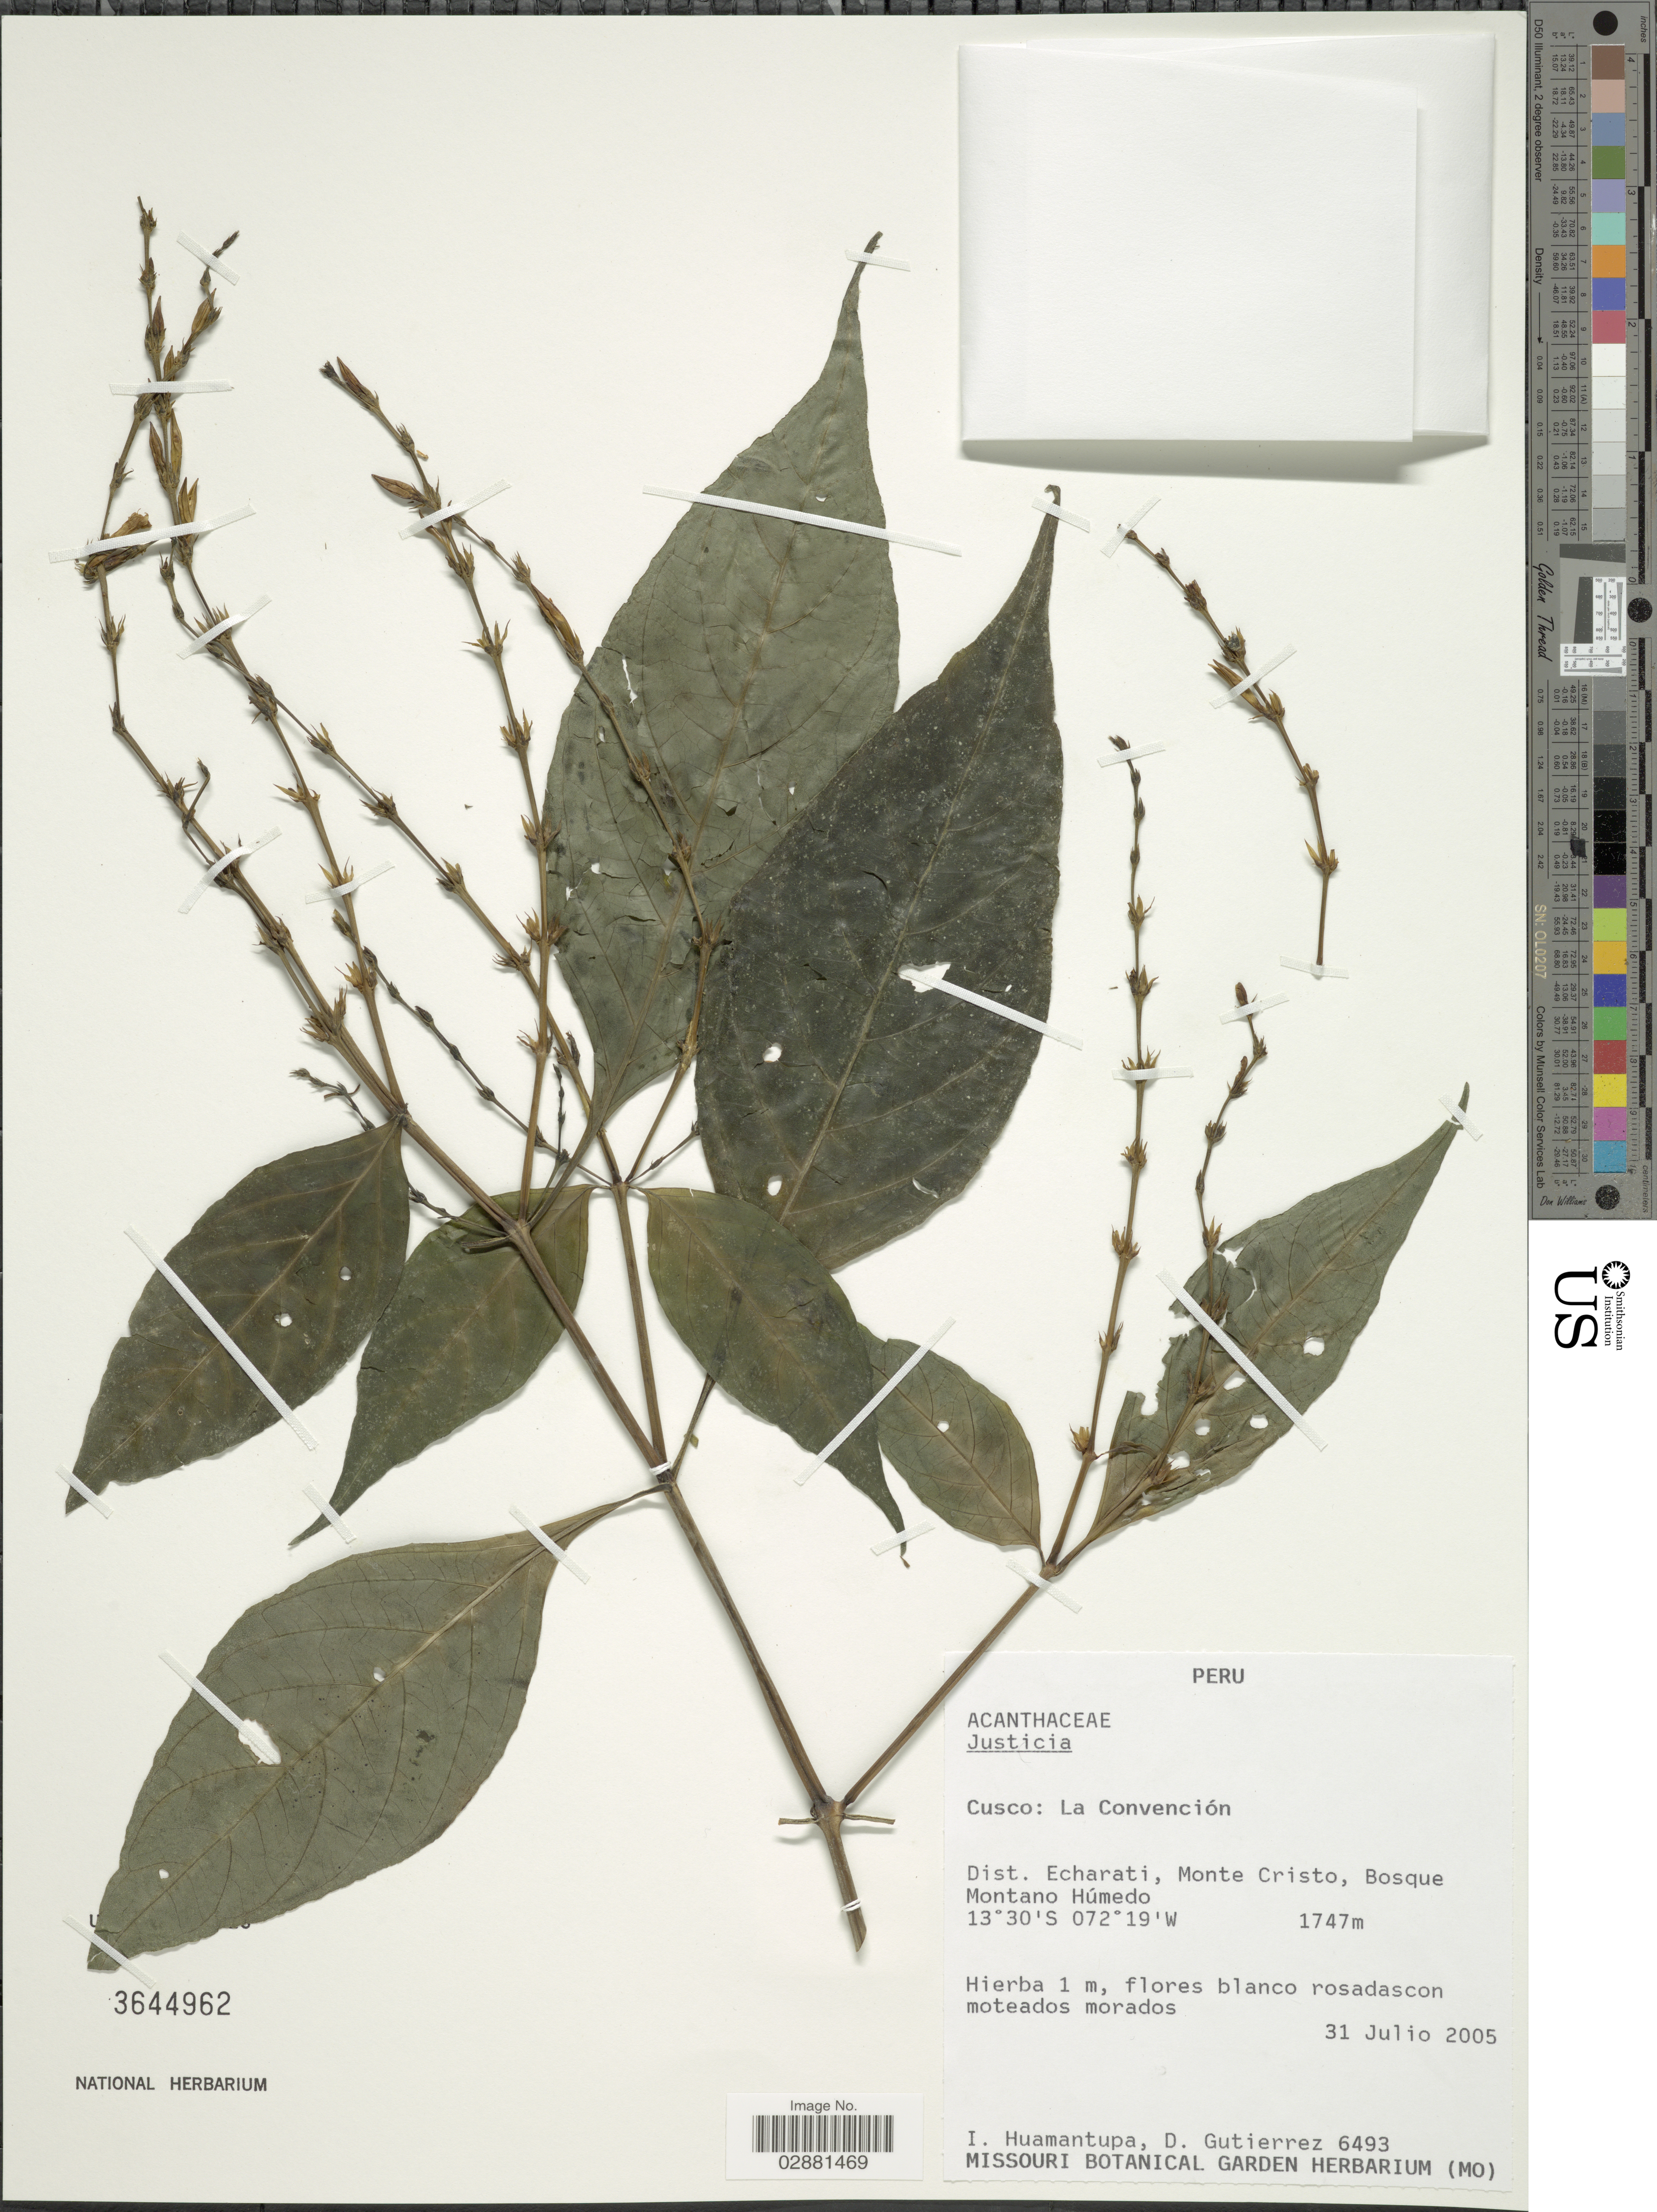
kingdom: Plantae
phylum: Tracheophyta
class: Magnoliopsida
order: Lamiales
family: Acanthaceae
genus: Justicia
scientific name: Justicia sp.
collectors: I. Huamantupa & D. G. Gutiérrez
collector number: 6493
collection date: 2005-07-30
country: Peru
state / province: Cusco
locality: Cusco: La Convención, Dist. Echarati, Monte Cristo, Bosque Montano Húmedo.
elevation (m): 1747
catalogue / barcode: US 3644962